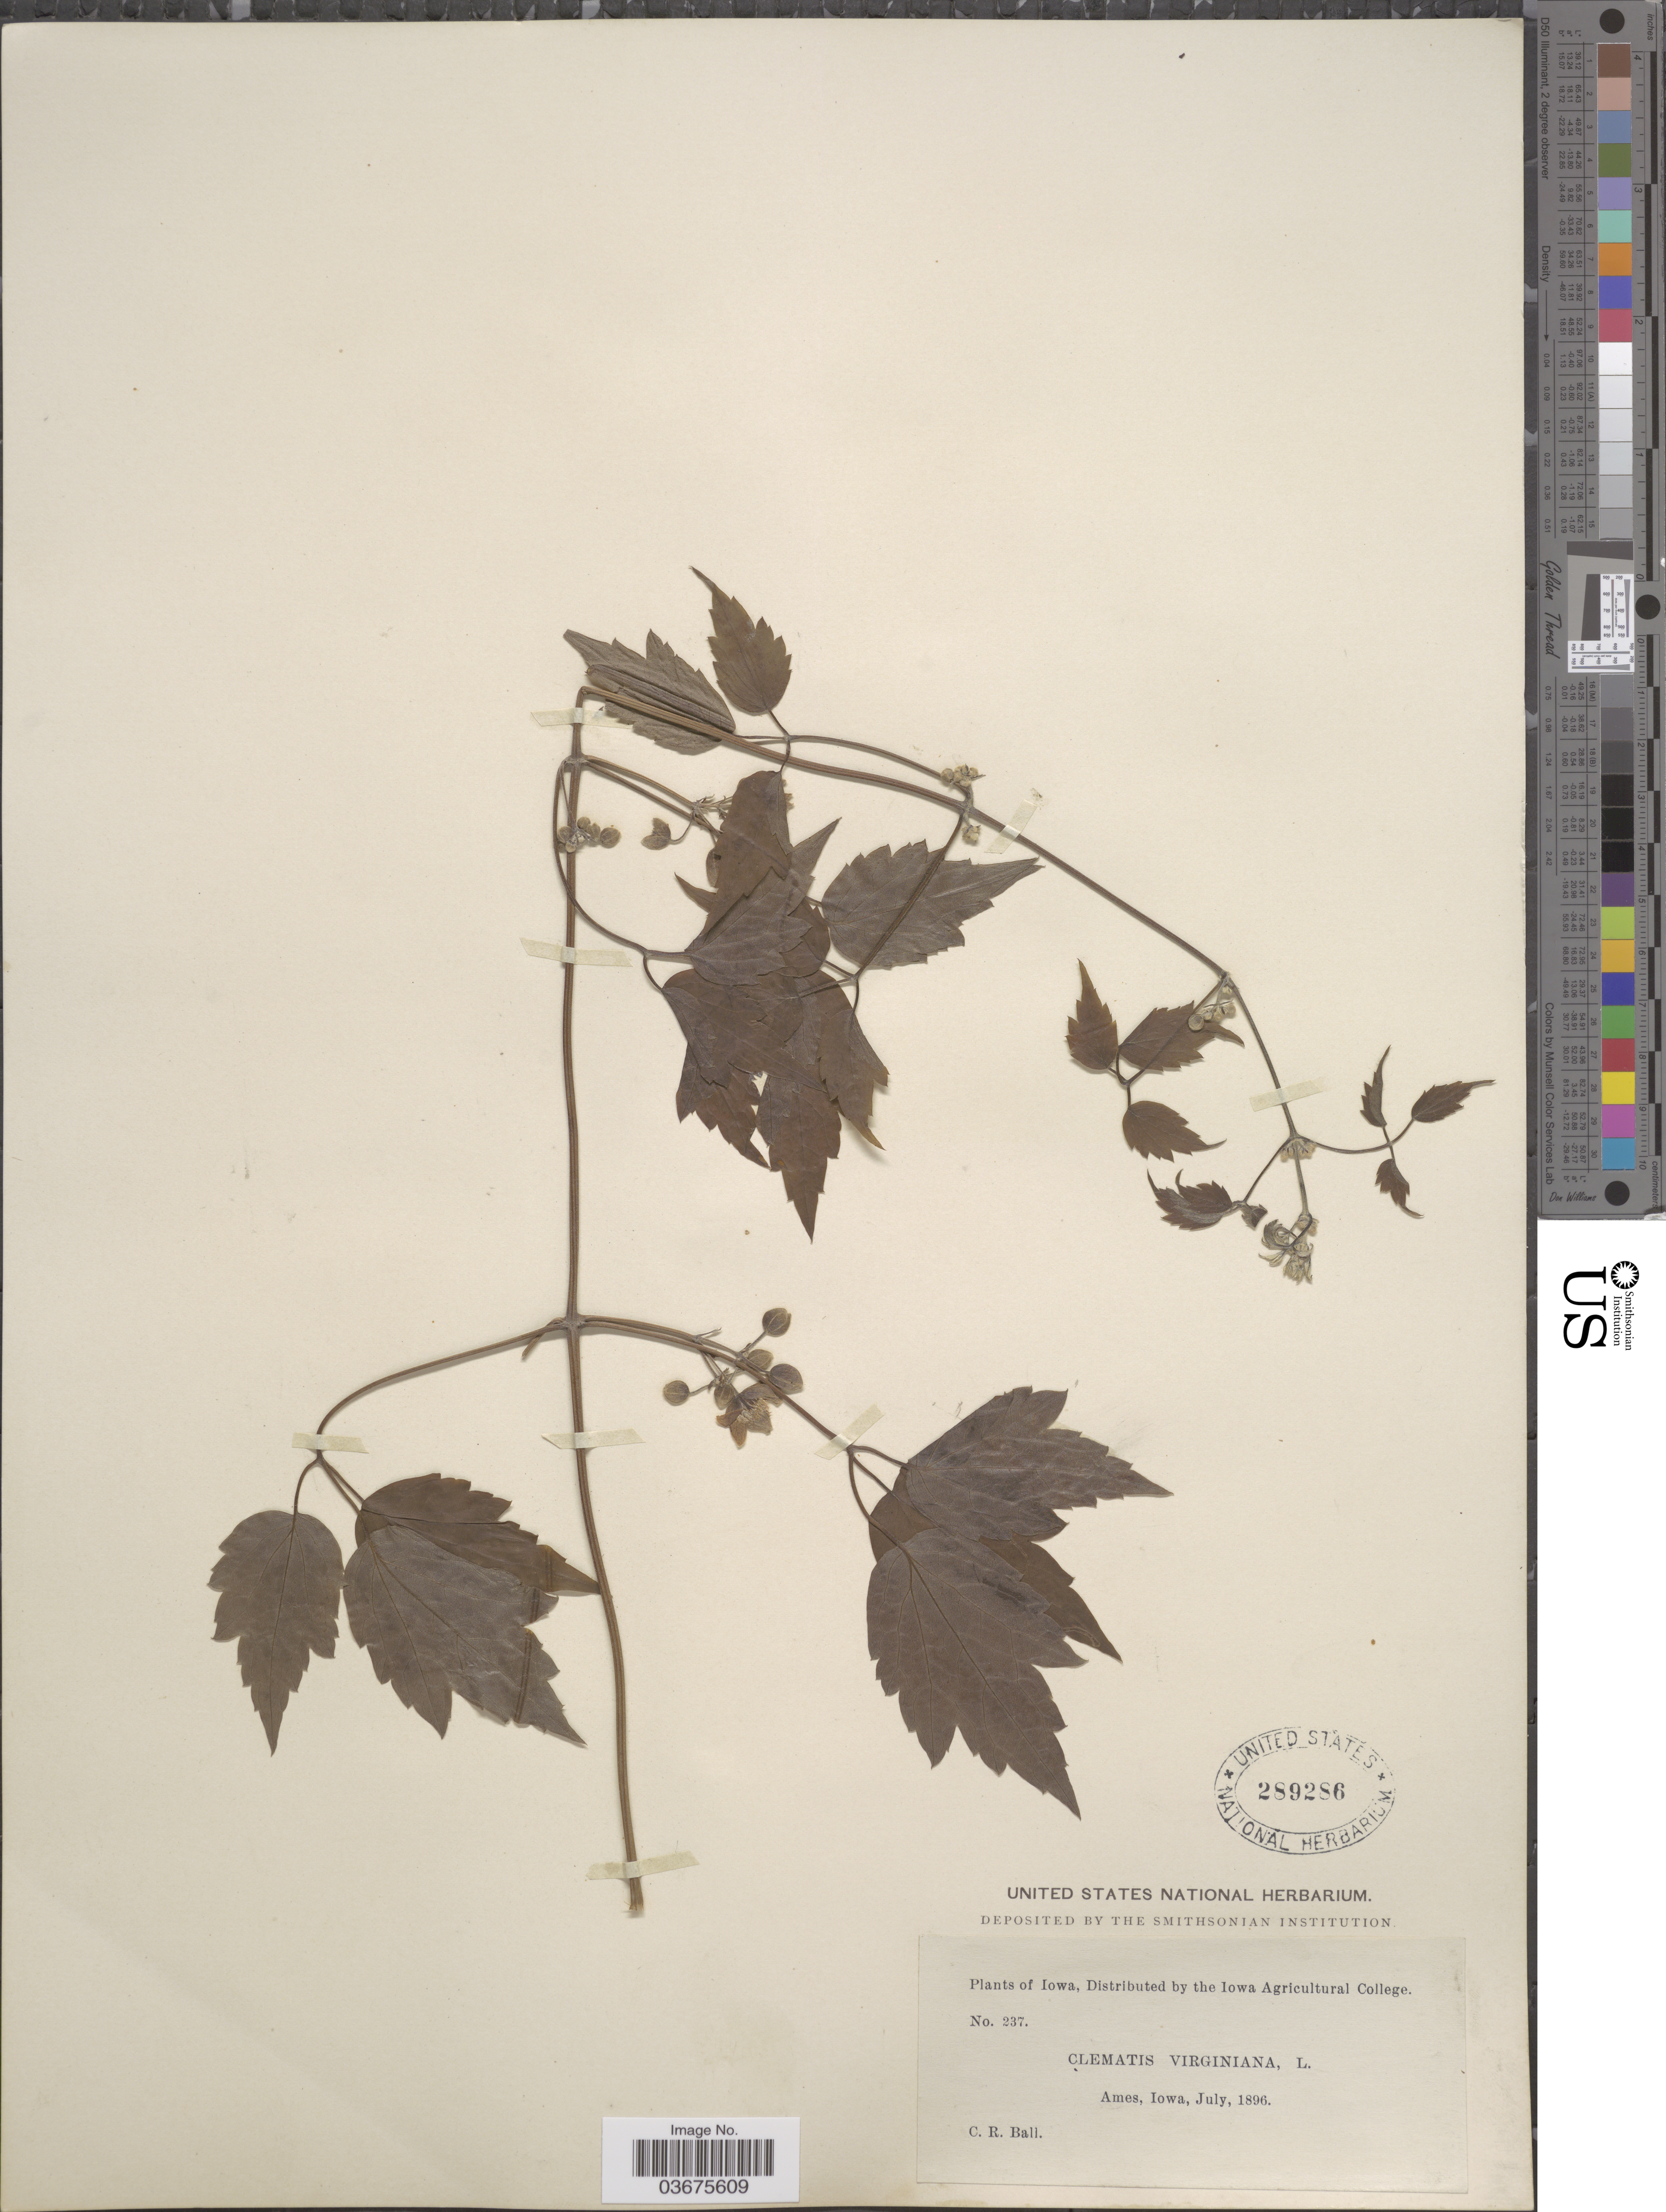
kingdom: Plantae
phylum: Tracheophyta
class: Magnoliopsida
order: Ranunculales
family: Ranunculaceae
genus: Clematis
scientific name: Clematis virginiana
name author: L.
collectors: C. R. Ball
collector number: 237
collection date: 1896-07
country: United States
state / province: Iowa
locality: Ames.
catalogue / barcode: US 289286